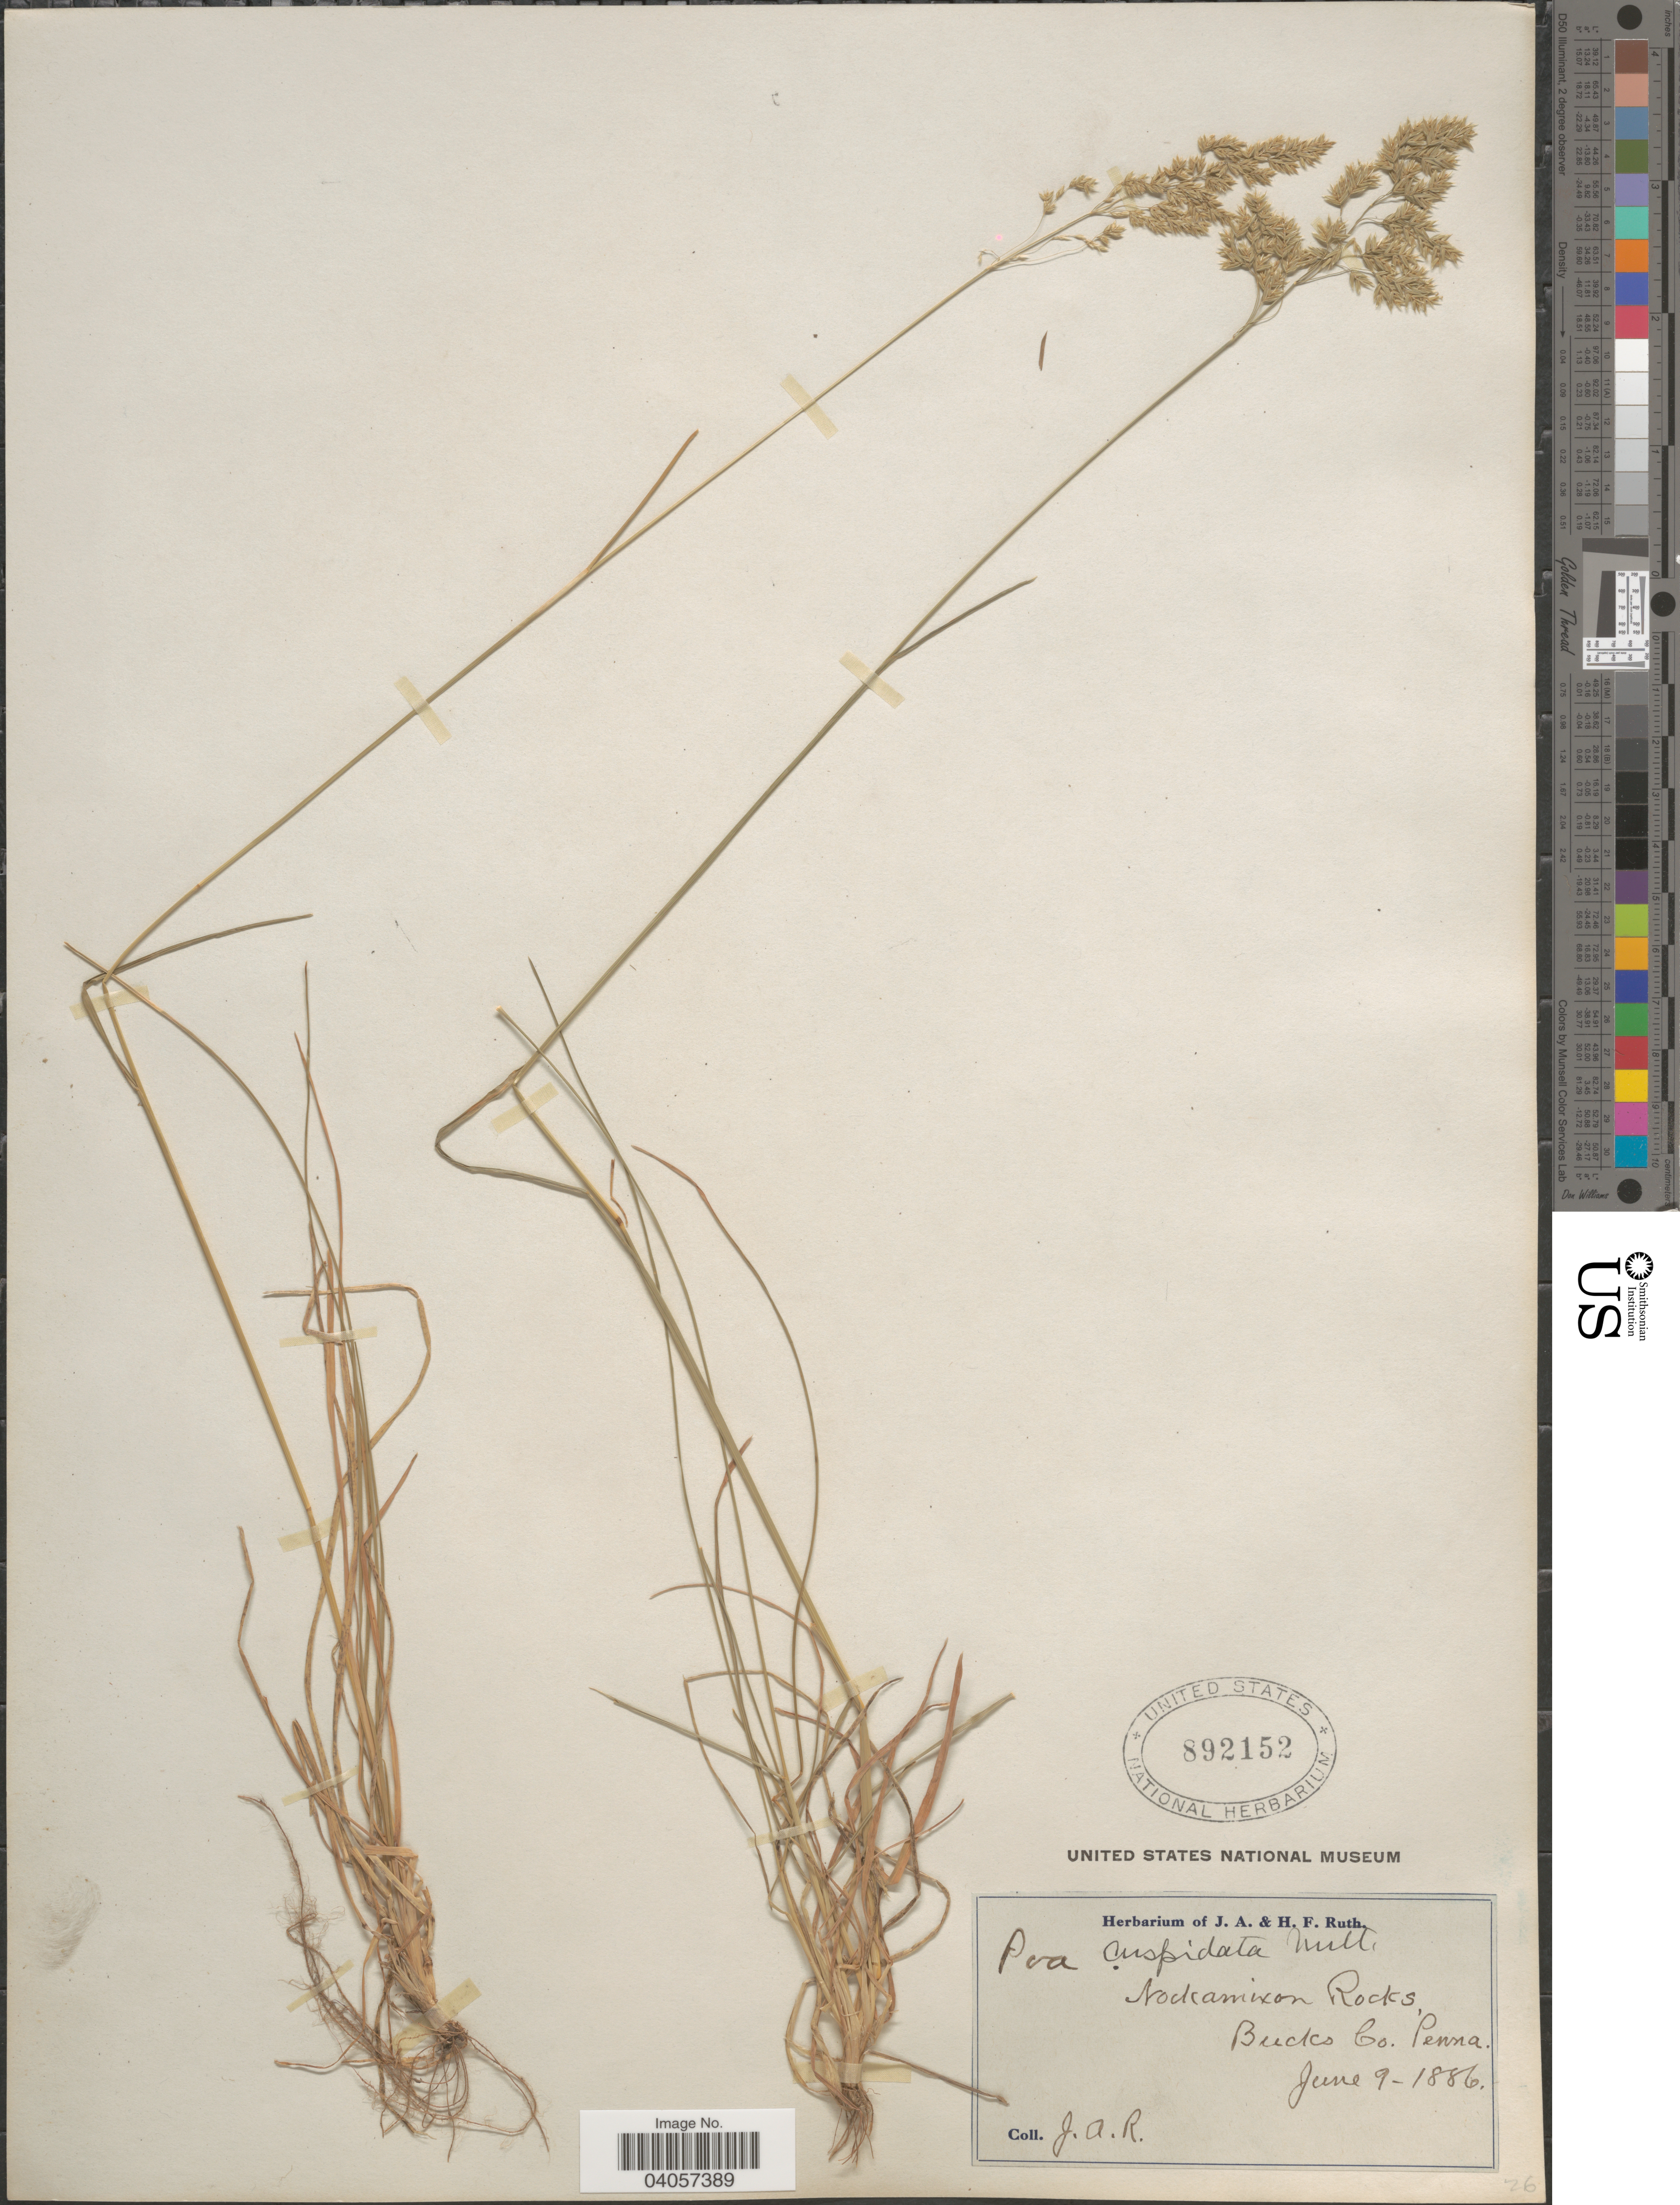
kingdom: Plantae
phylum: Tracheophyta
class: Liliopsida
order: Poales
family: Poaceae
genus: Poa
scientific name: Poa cuspidata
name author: Nutt.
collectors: J. Ruth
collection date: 1886-06-09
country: United States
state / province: Pennsylvania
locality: Nockamixon Rocks. Bucks Co.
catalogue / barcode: US 892152